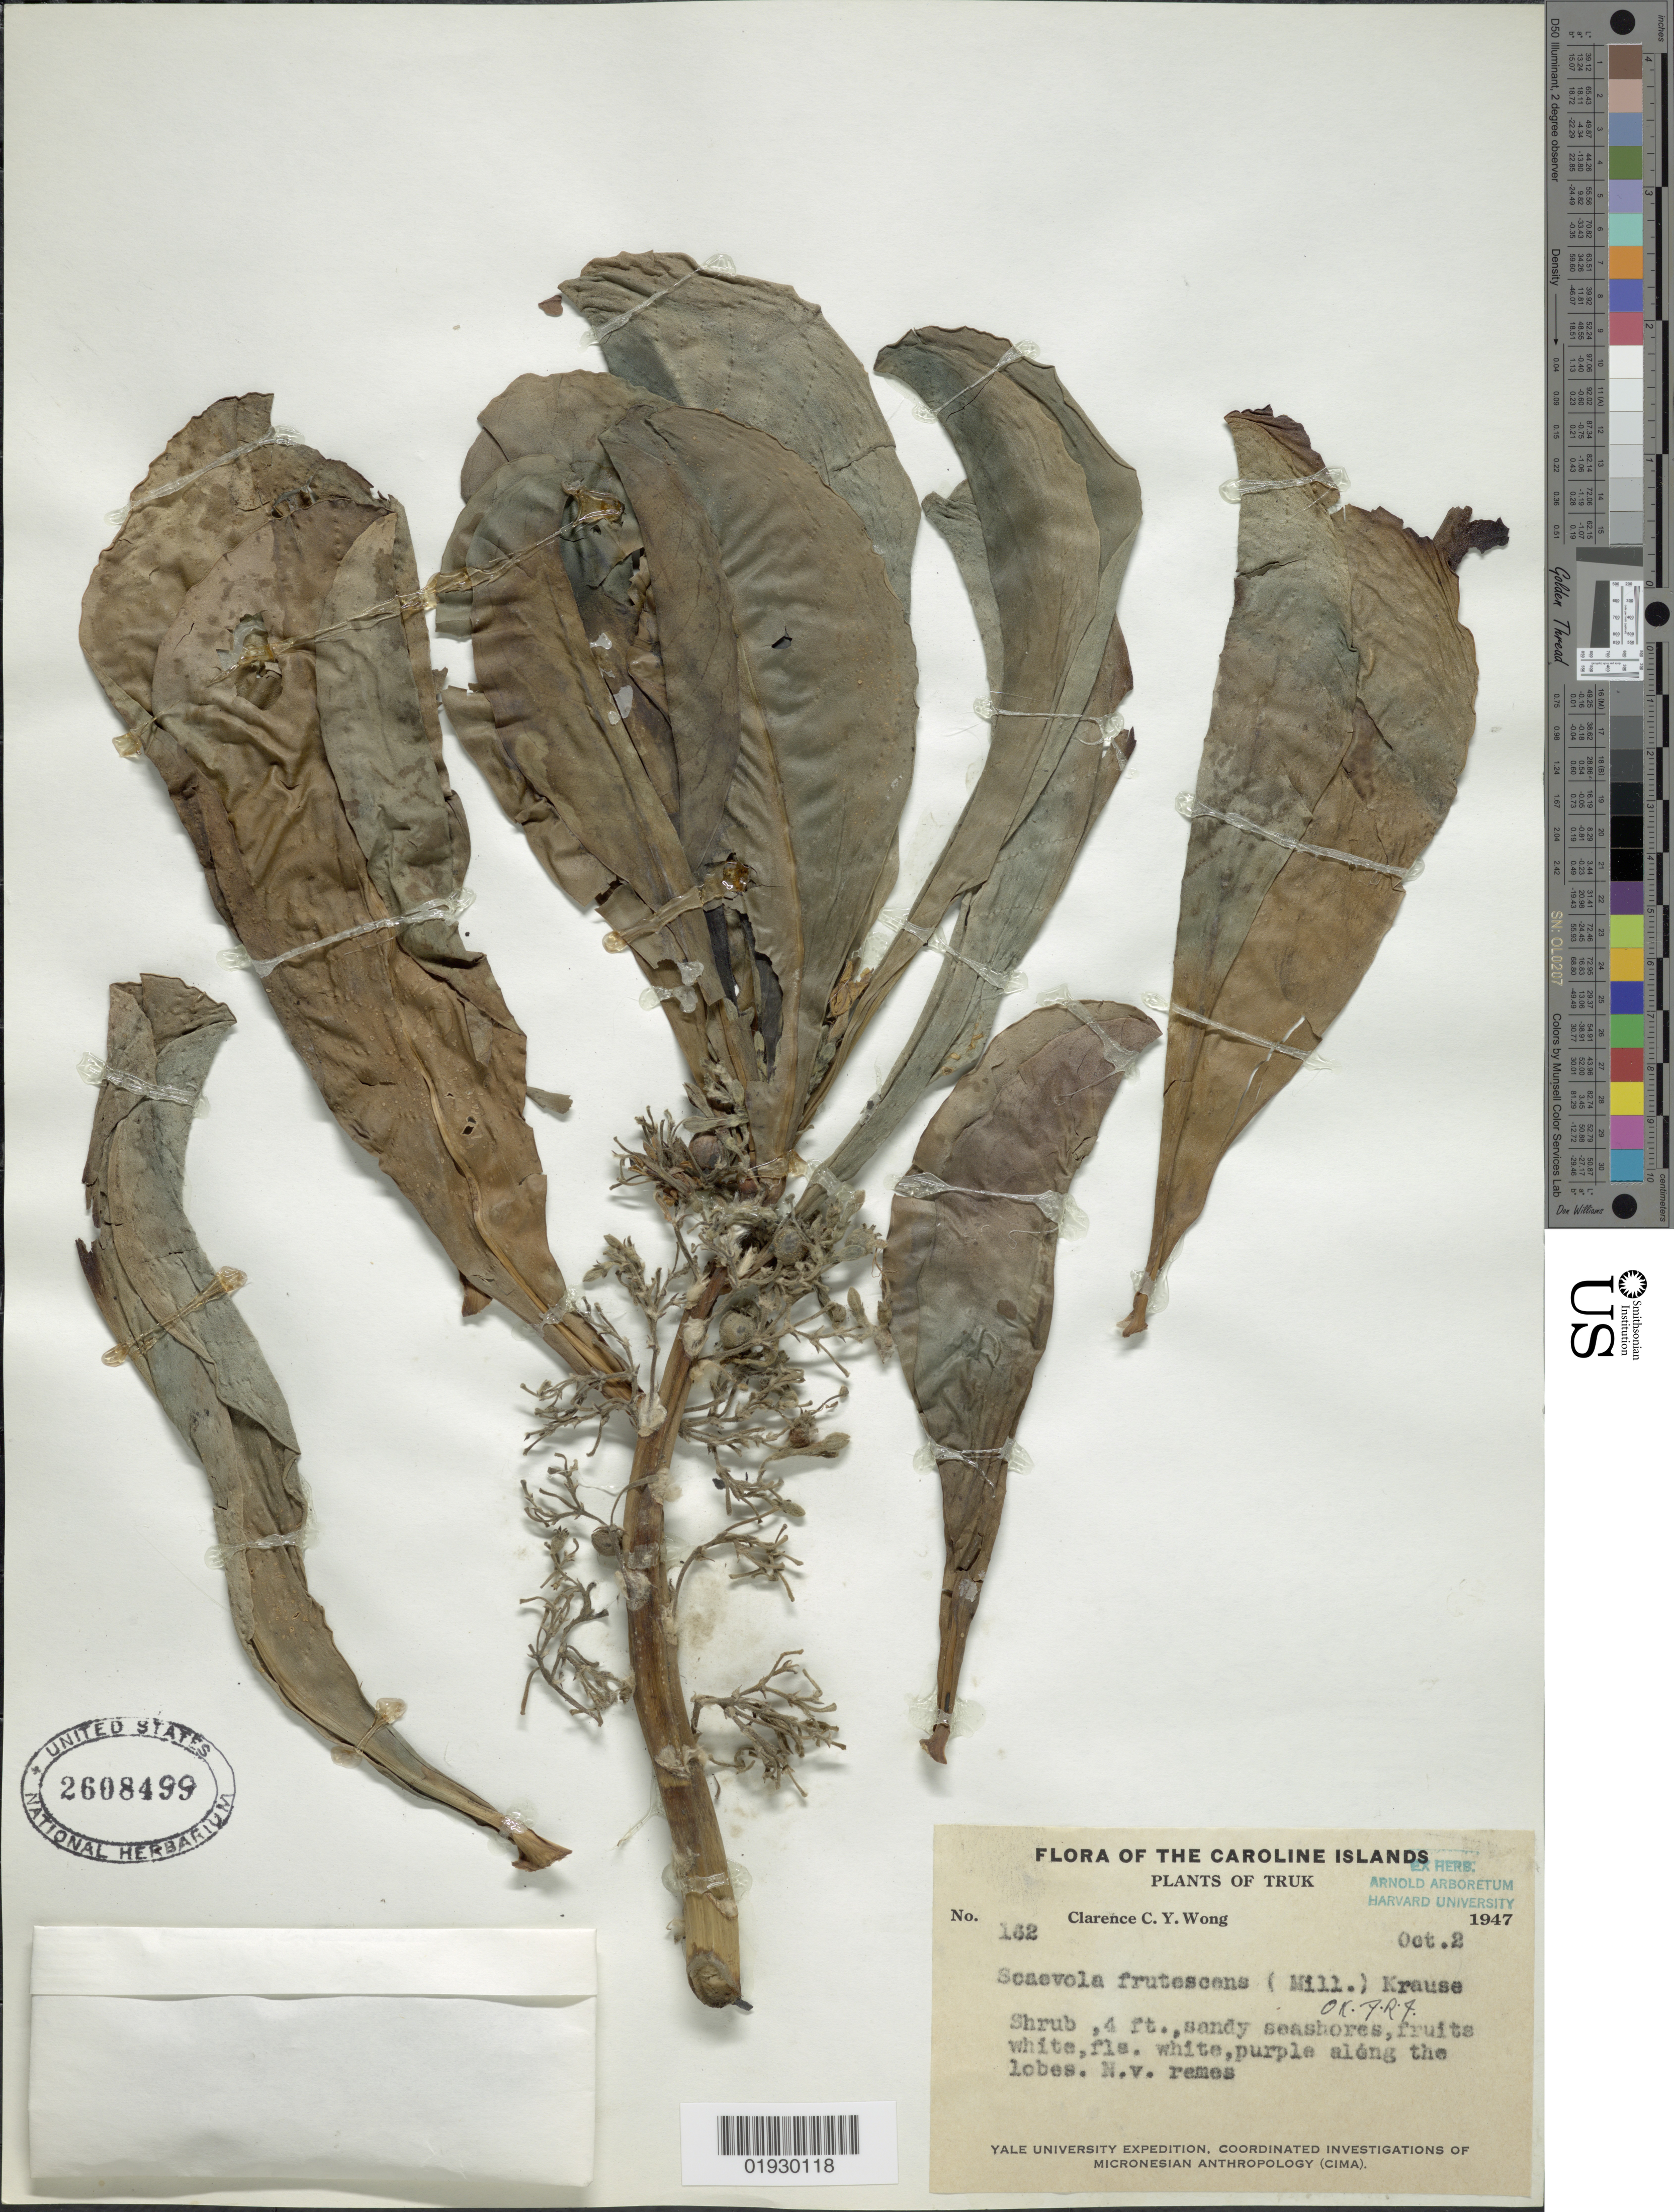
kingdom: Plantae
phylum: Tracheophyta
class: Magnoliopsida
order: Asterales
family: Goodeniaceae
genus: Scaevola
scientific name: Scaevola taccada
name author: (Gaertn.) Roxb.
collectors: C. Y. C. Wong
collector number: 162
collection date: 1947-10-02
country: Micronesia, Federated States of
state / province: Truk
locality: Caroline Islands, Truk.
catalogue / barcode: US 2608499